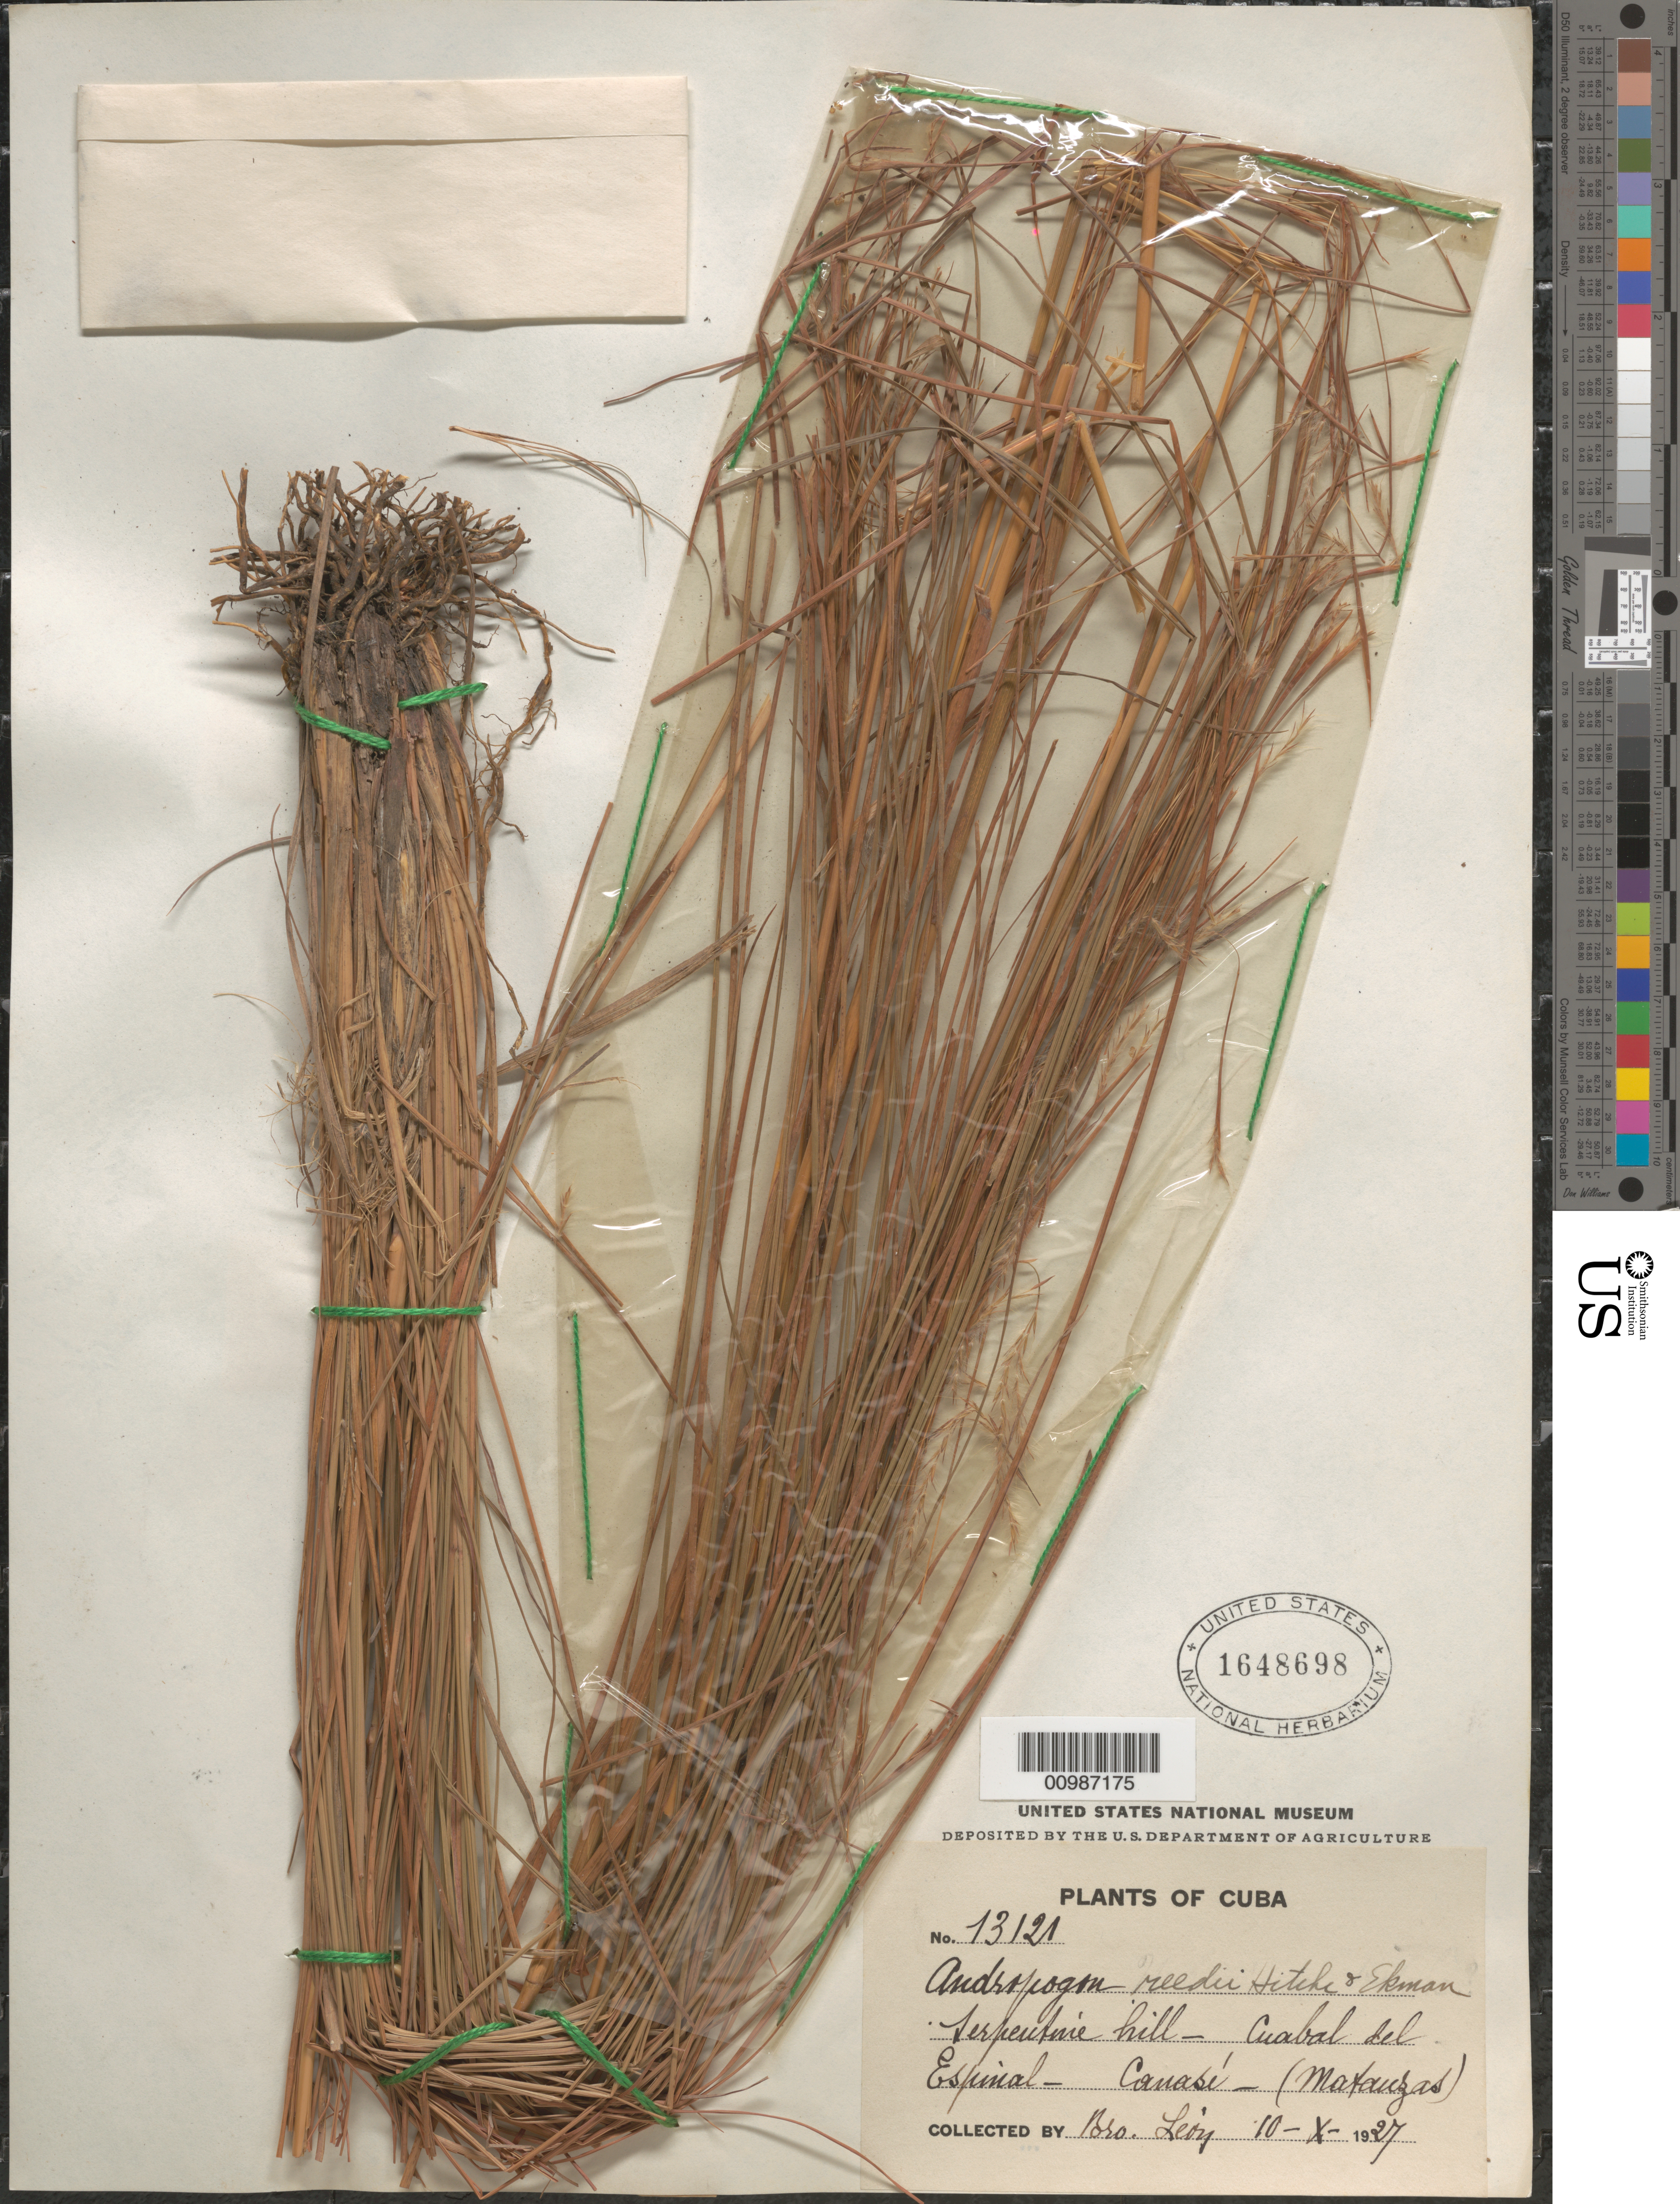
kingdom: Plantae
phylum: Tracheophyta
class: Liliopsida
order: Poales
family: Poaceae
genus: Andropogon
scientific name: Andropogon reedii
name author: Hitchc. & Ekman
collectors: Bro. León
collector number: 13121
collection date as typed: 10 Oct 1927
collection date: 1927-10-10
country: Cuba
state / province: Matanzas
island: Cuba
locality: Matanzas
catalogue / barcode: US 1648698